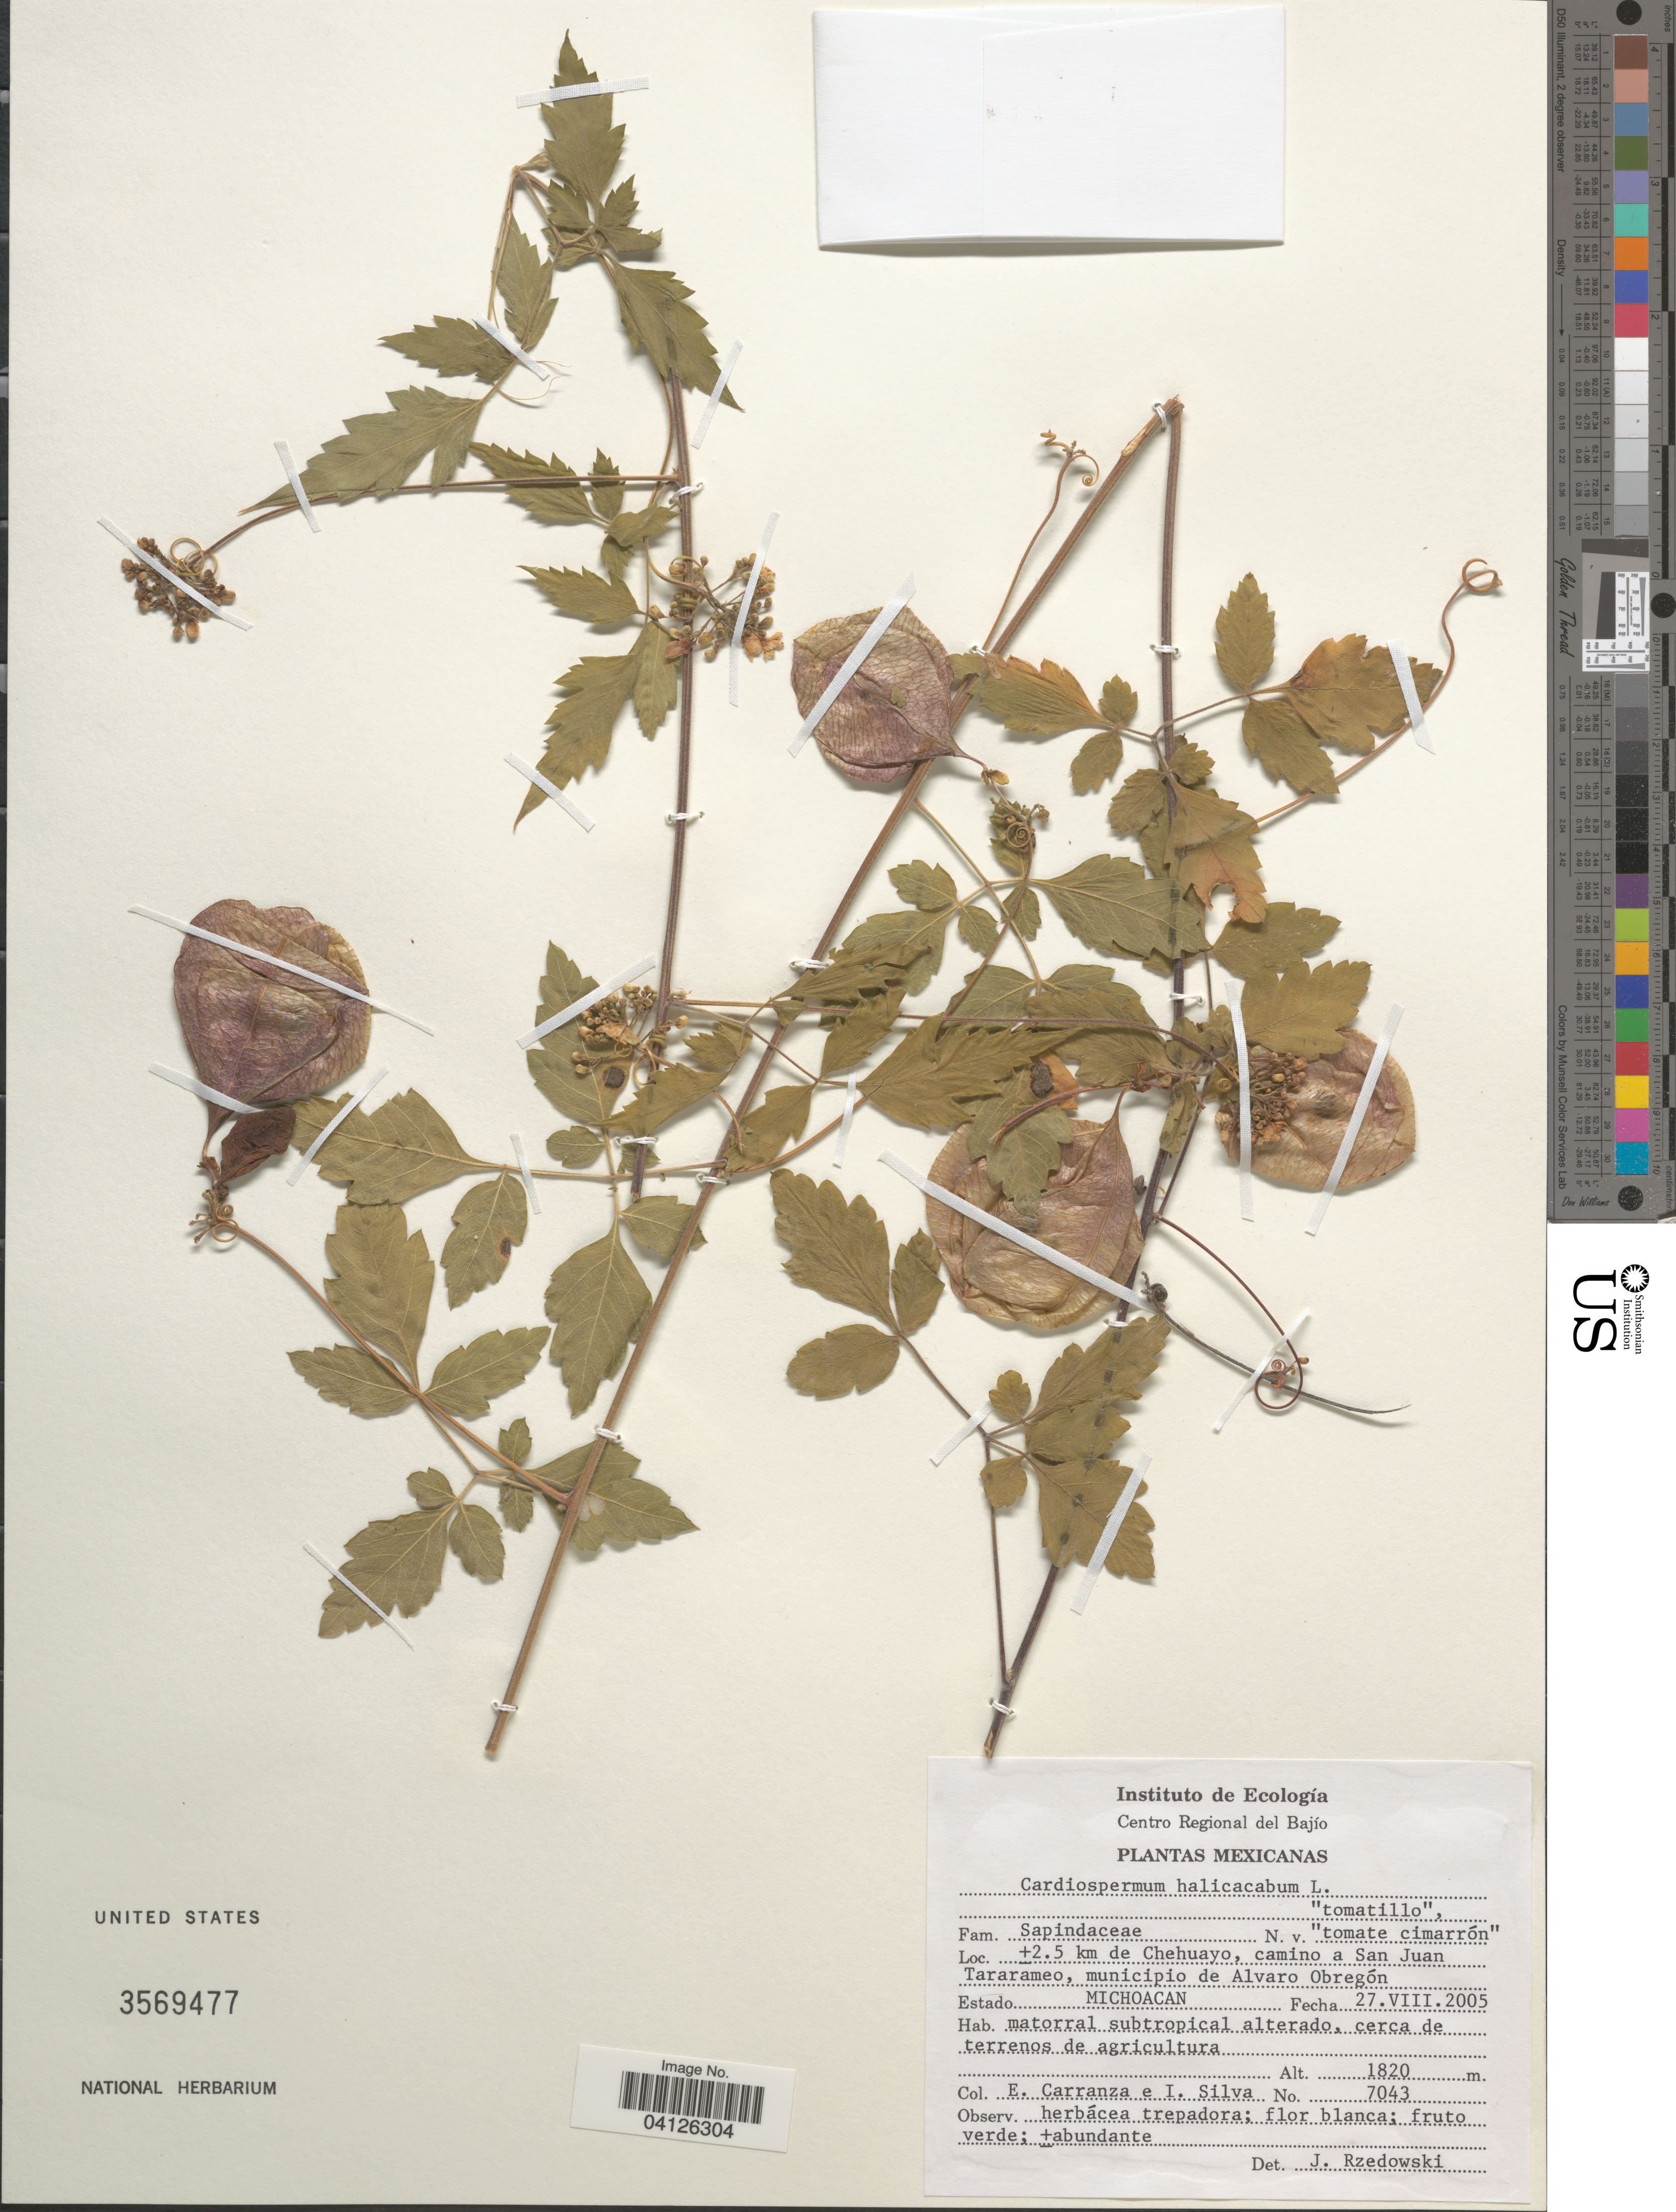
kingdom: Plantae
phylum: Tracheophyta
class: Magnoliopsida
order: Sapindales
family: Sapindaceae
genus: Cardiospermum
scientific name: Cardiospermum halicacabum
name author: L.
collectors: E. Carranza & I. Silva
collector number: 7043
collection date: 2005-08-27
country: Mexico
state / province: Michoacán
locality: Centro Regional del Bajío. Mexicanas. ±2.5 km de Chehuayo, camino a San Juan Tararameo, municipio de Alvaro Obregón.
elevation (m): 1820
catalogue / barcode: US 3569477